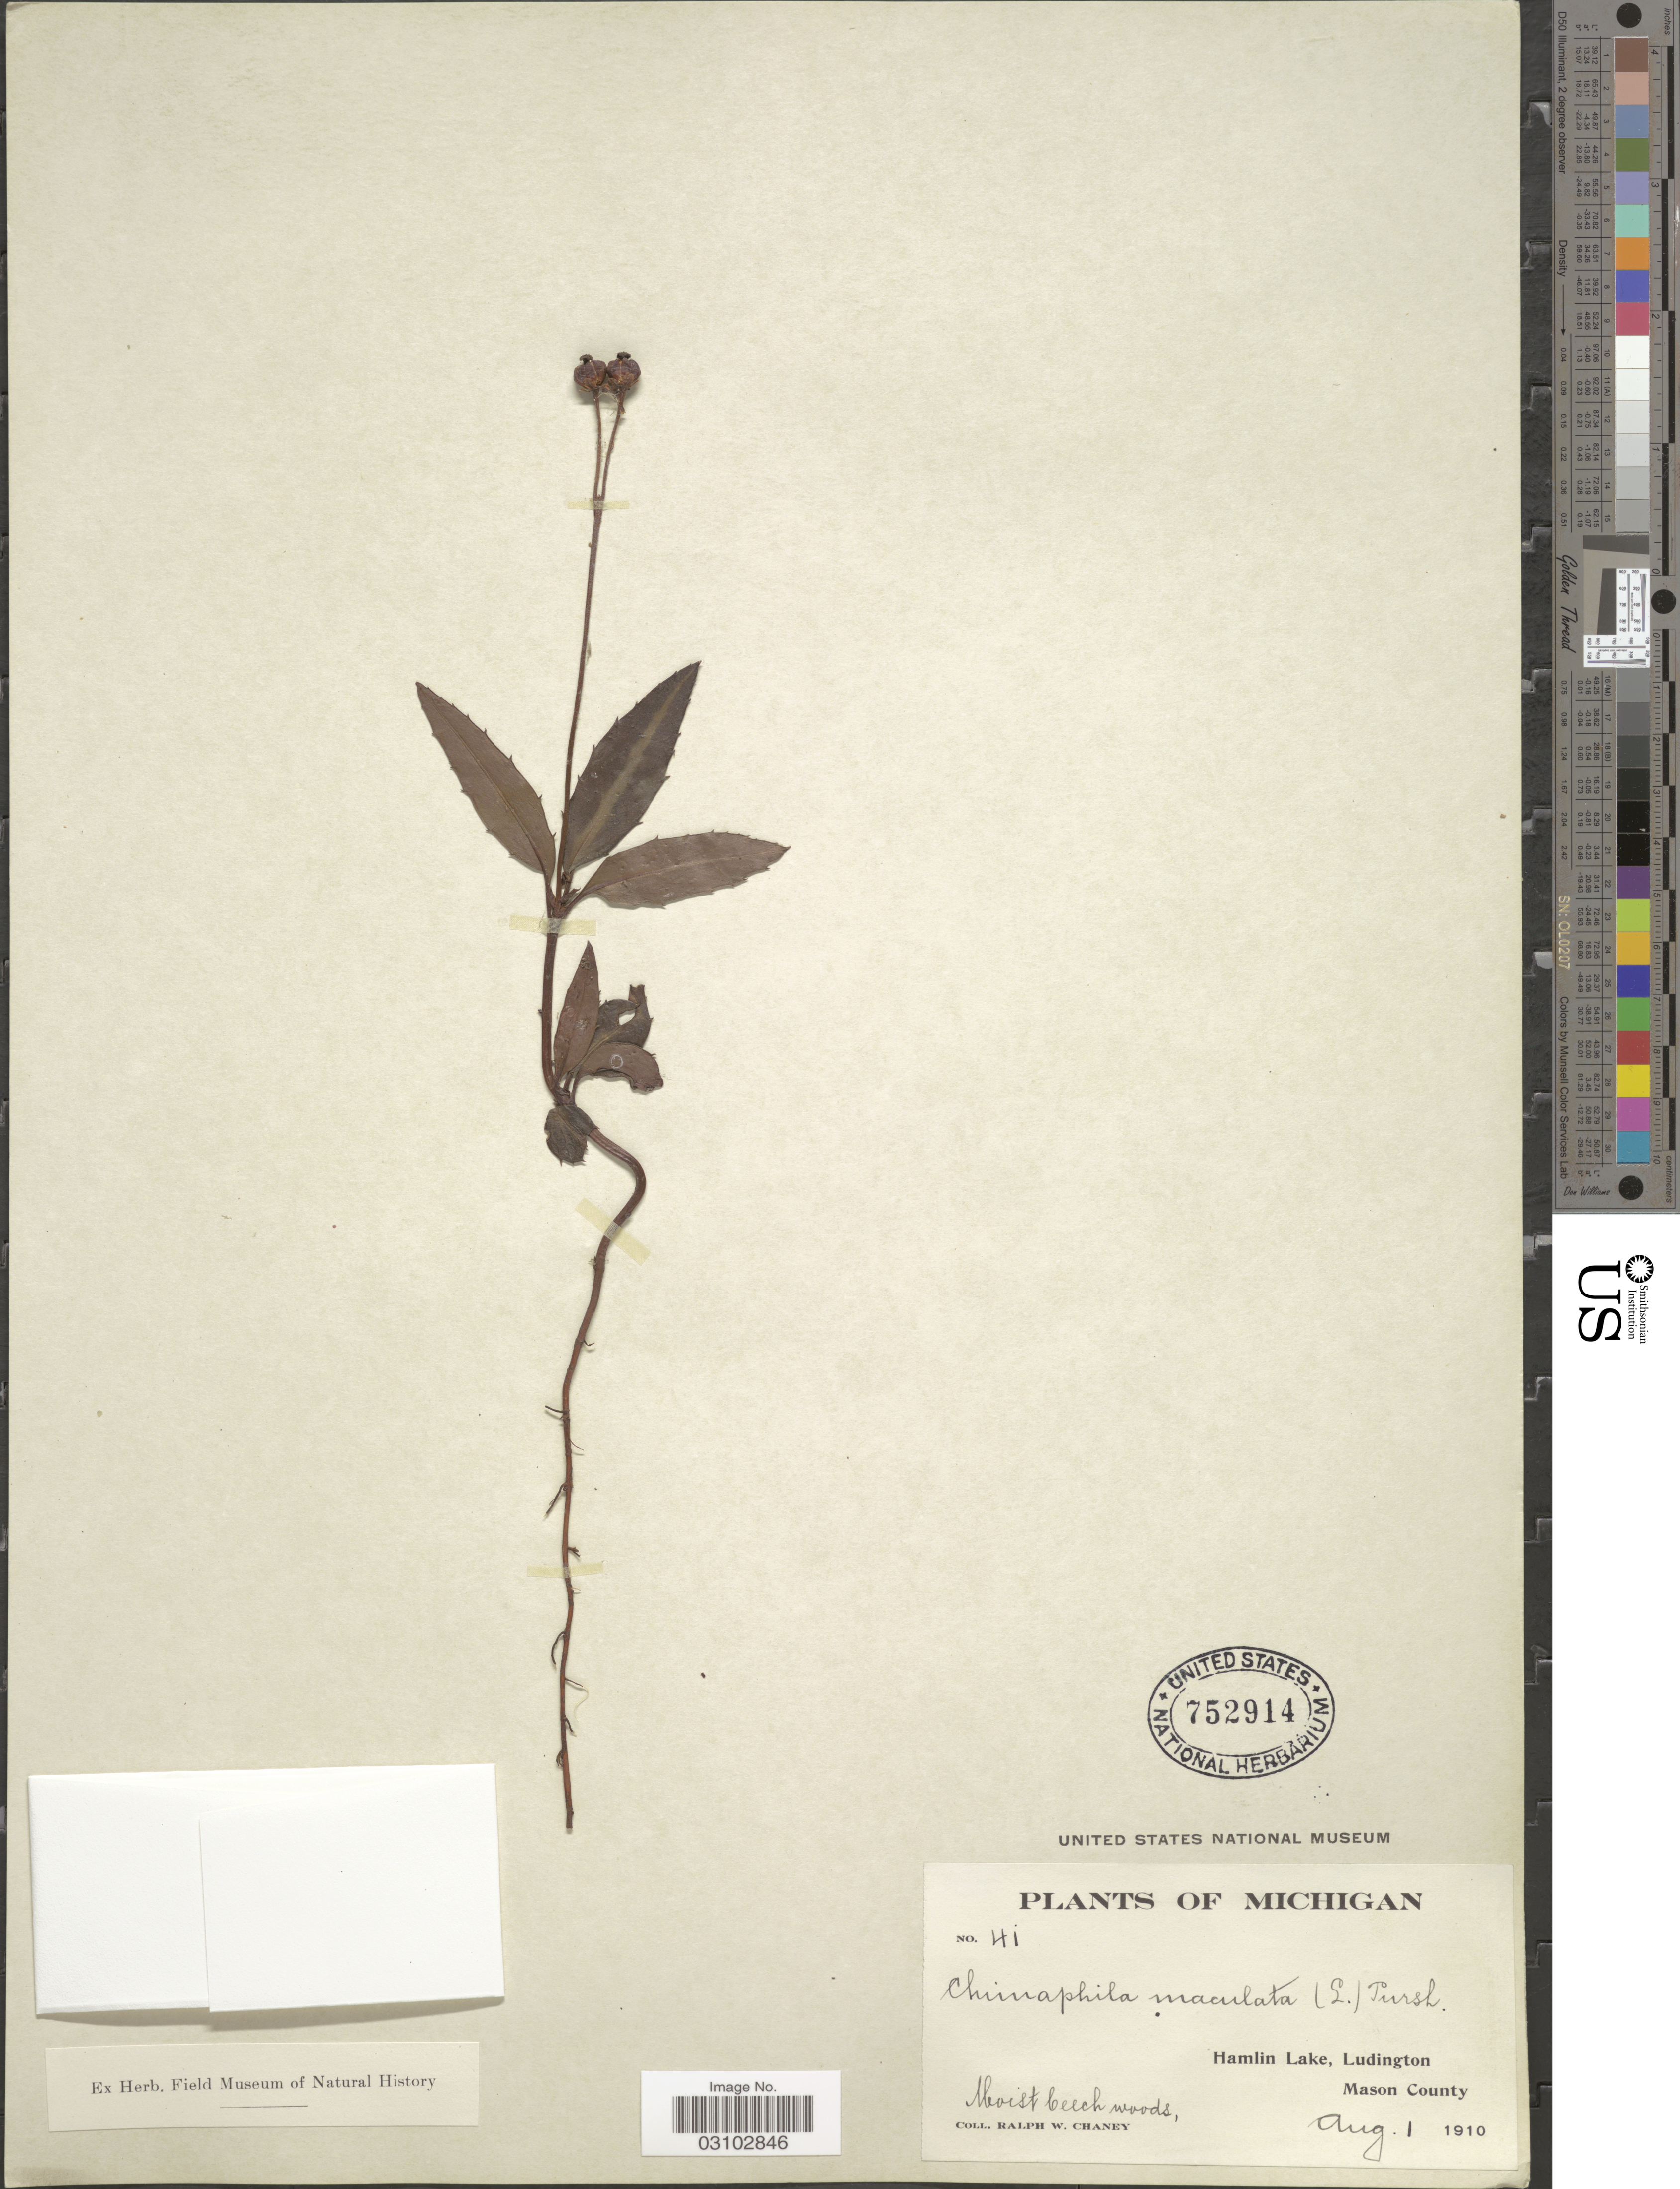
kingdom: Plantae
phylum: Tracheophyta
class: Magnoliopsida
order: Ericales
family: Ericaceae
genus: Chimaphila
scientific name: Chimaphila maculata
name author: (L.) Pursh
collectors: R. Chaney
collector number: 41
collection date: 1910-08-01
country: United States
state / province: Michigan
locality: Hamlin Lake, Ludington, Mason County.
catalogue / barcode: US 752914